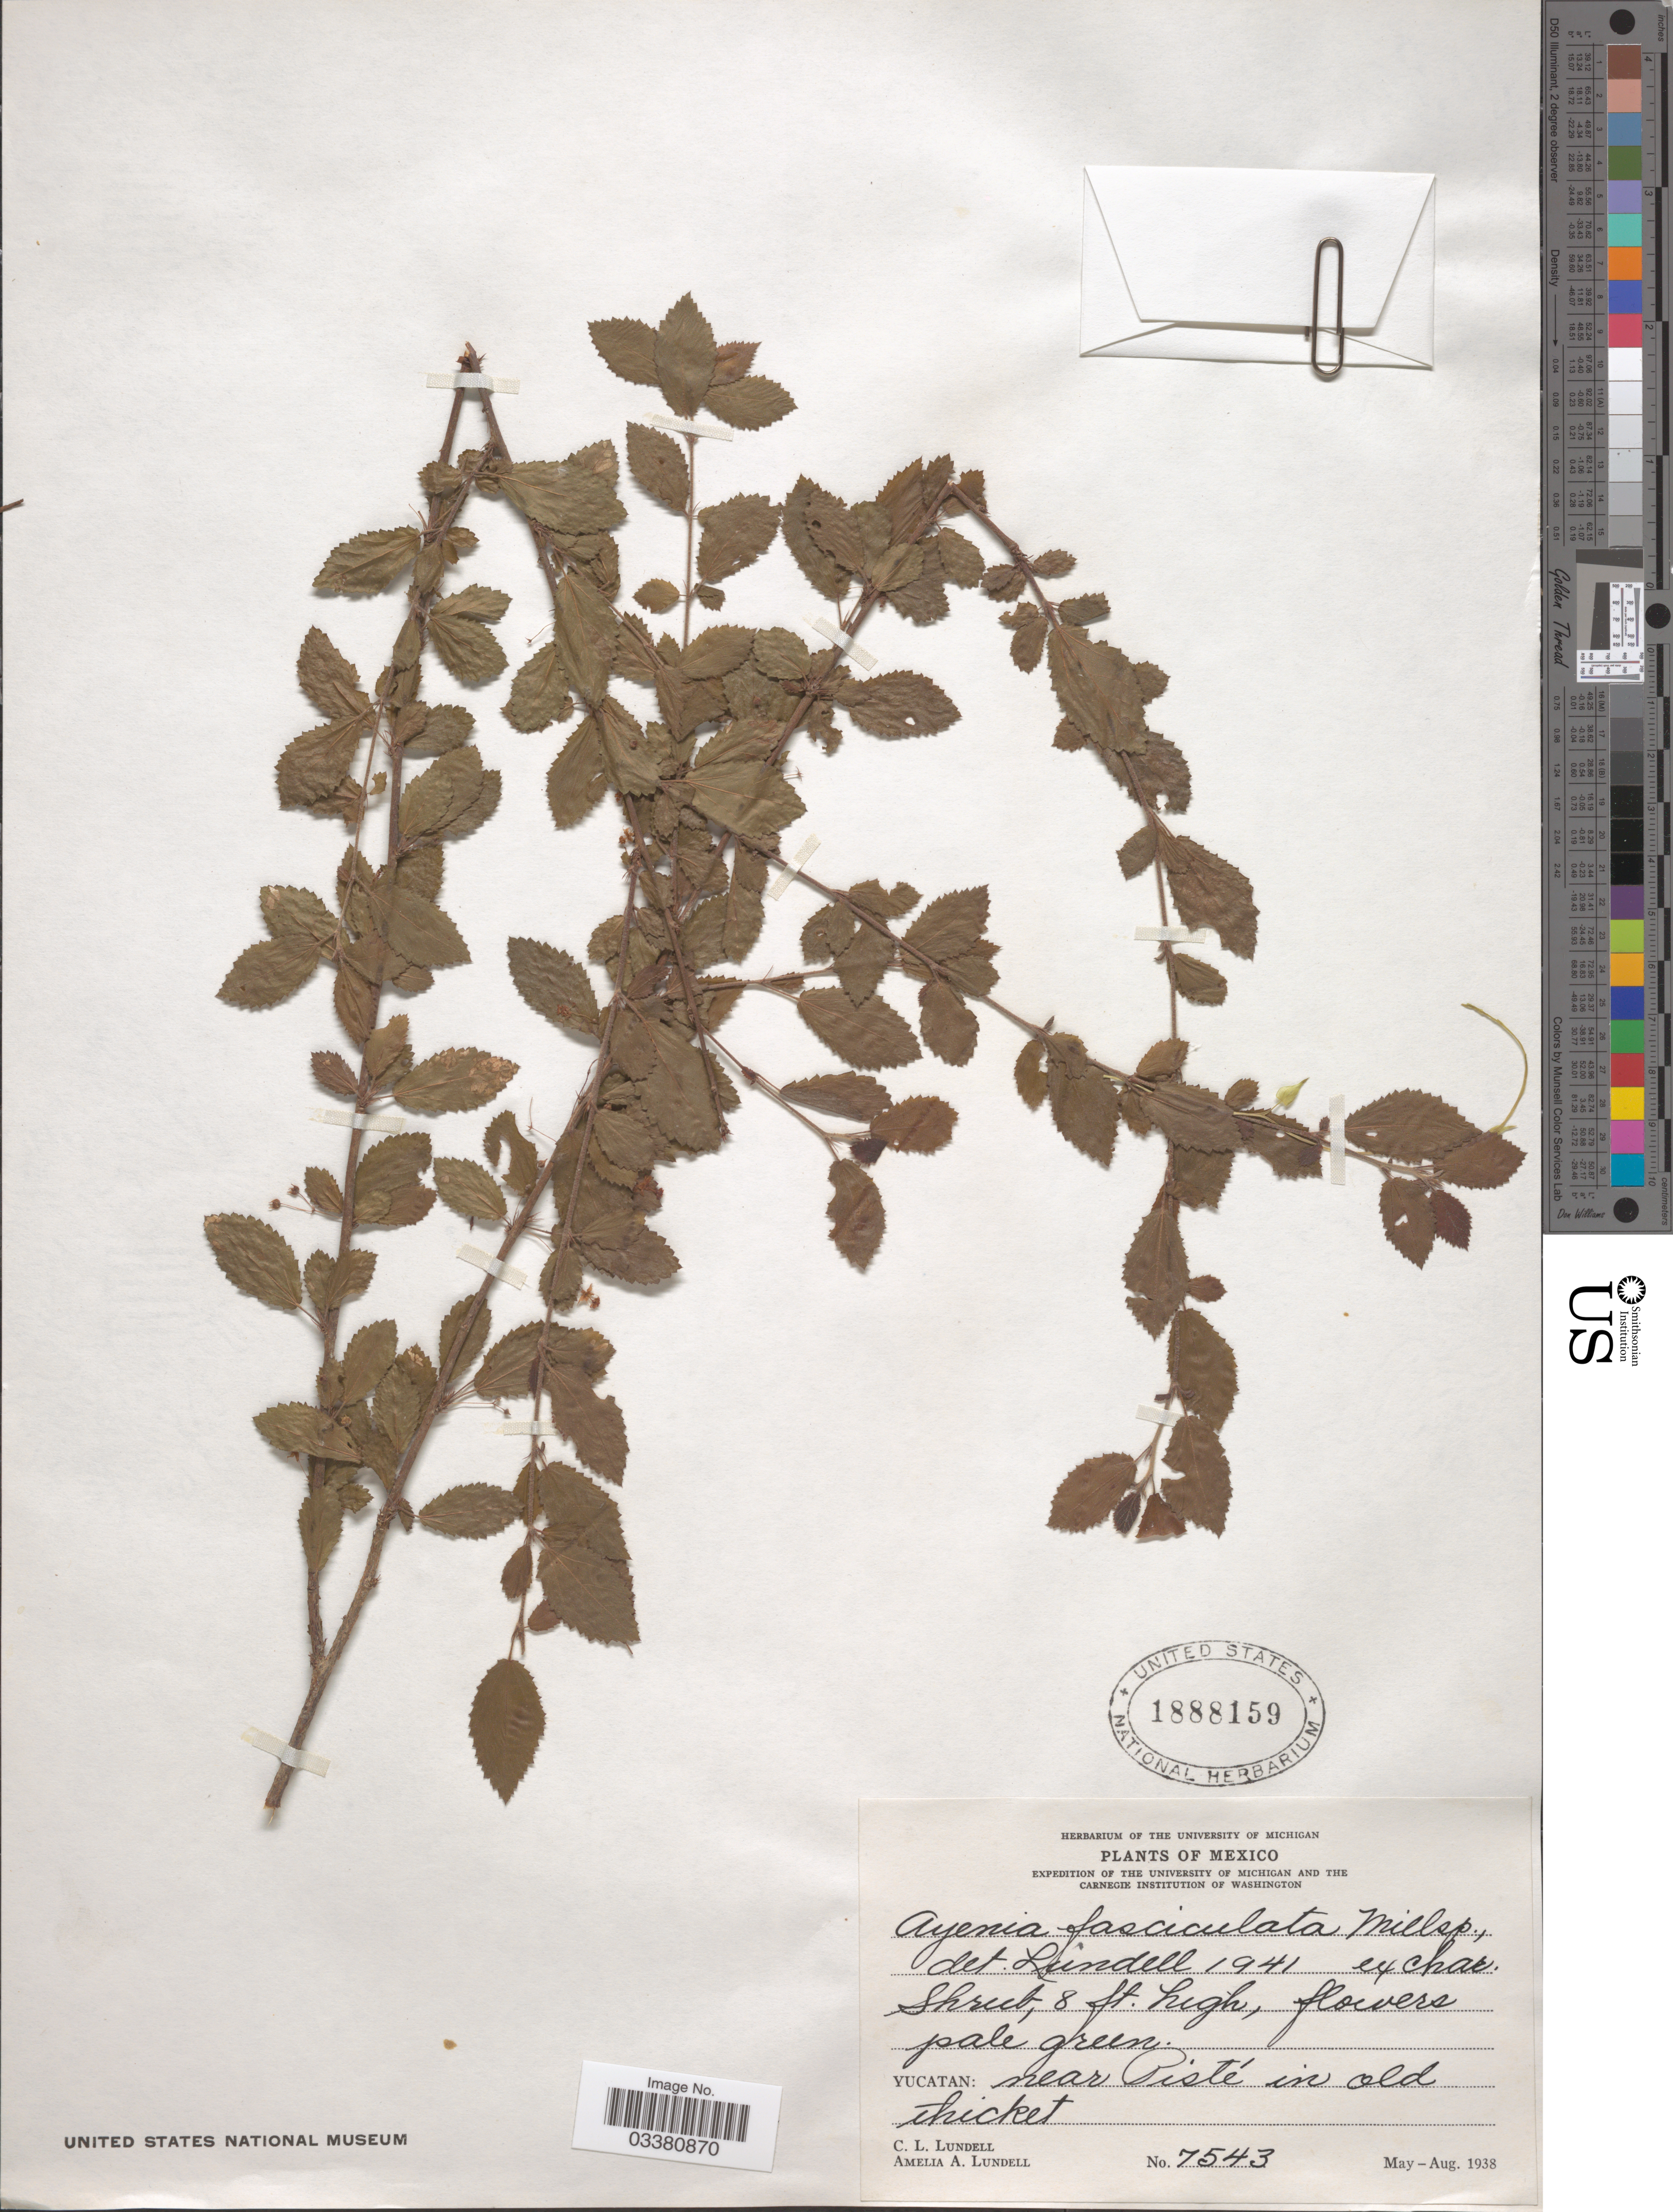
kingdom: Plantae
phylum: Tracheophyta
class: Magnoliopsida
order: Malvales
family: Malvaceae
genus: Ayenia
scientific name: Ayenia fasciculata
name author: Millsp.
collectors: C. L. Lundell & A. A. Lundell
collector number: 7543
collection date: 1938-05/1938-08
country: Mexico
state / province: Yucatán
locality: Near Pisté.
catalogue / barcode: US 1888159